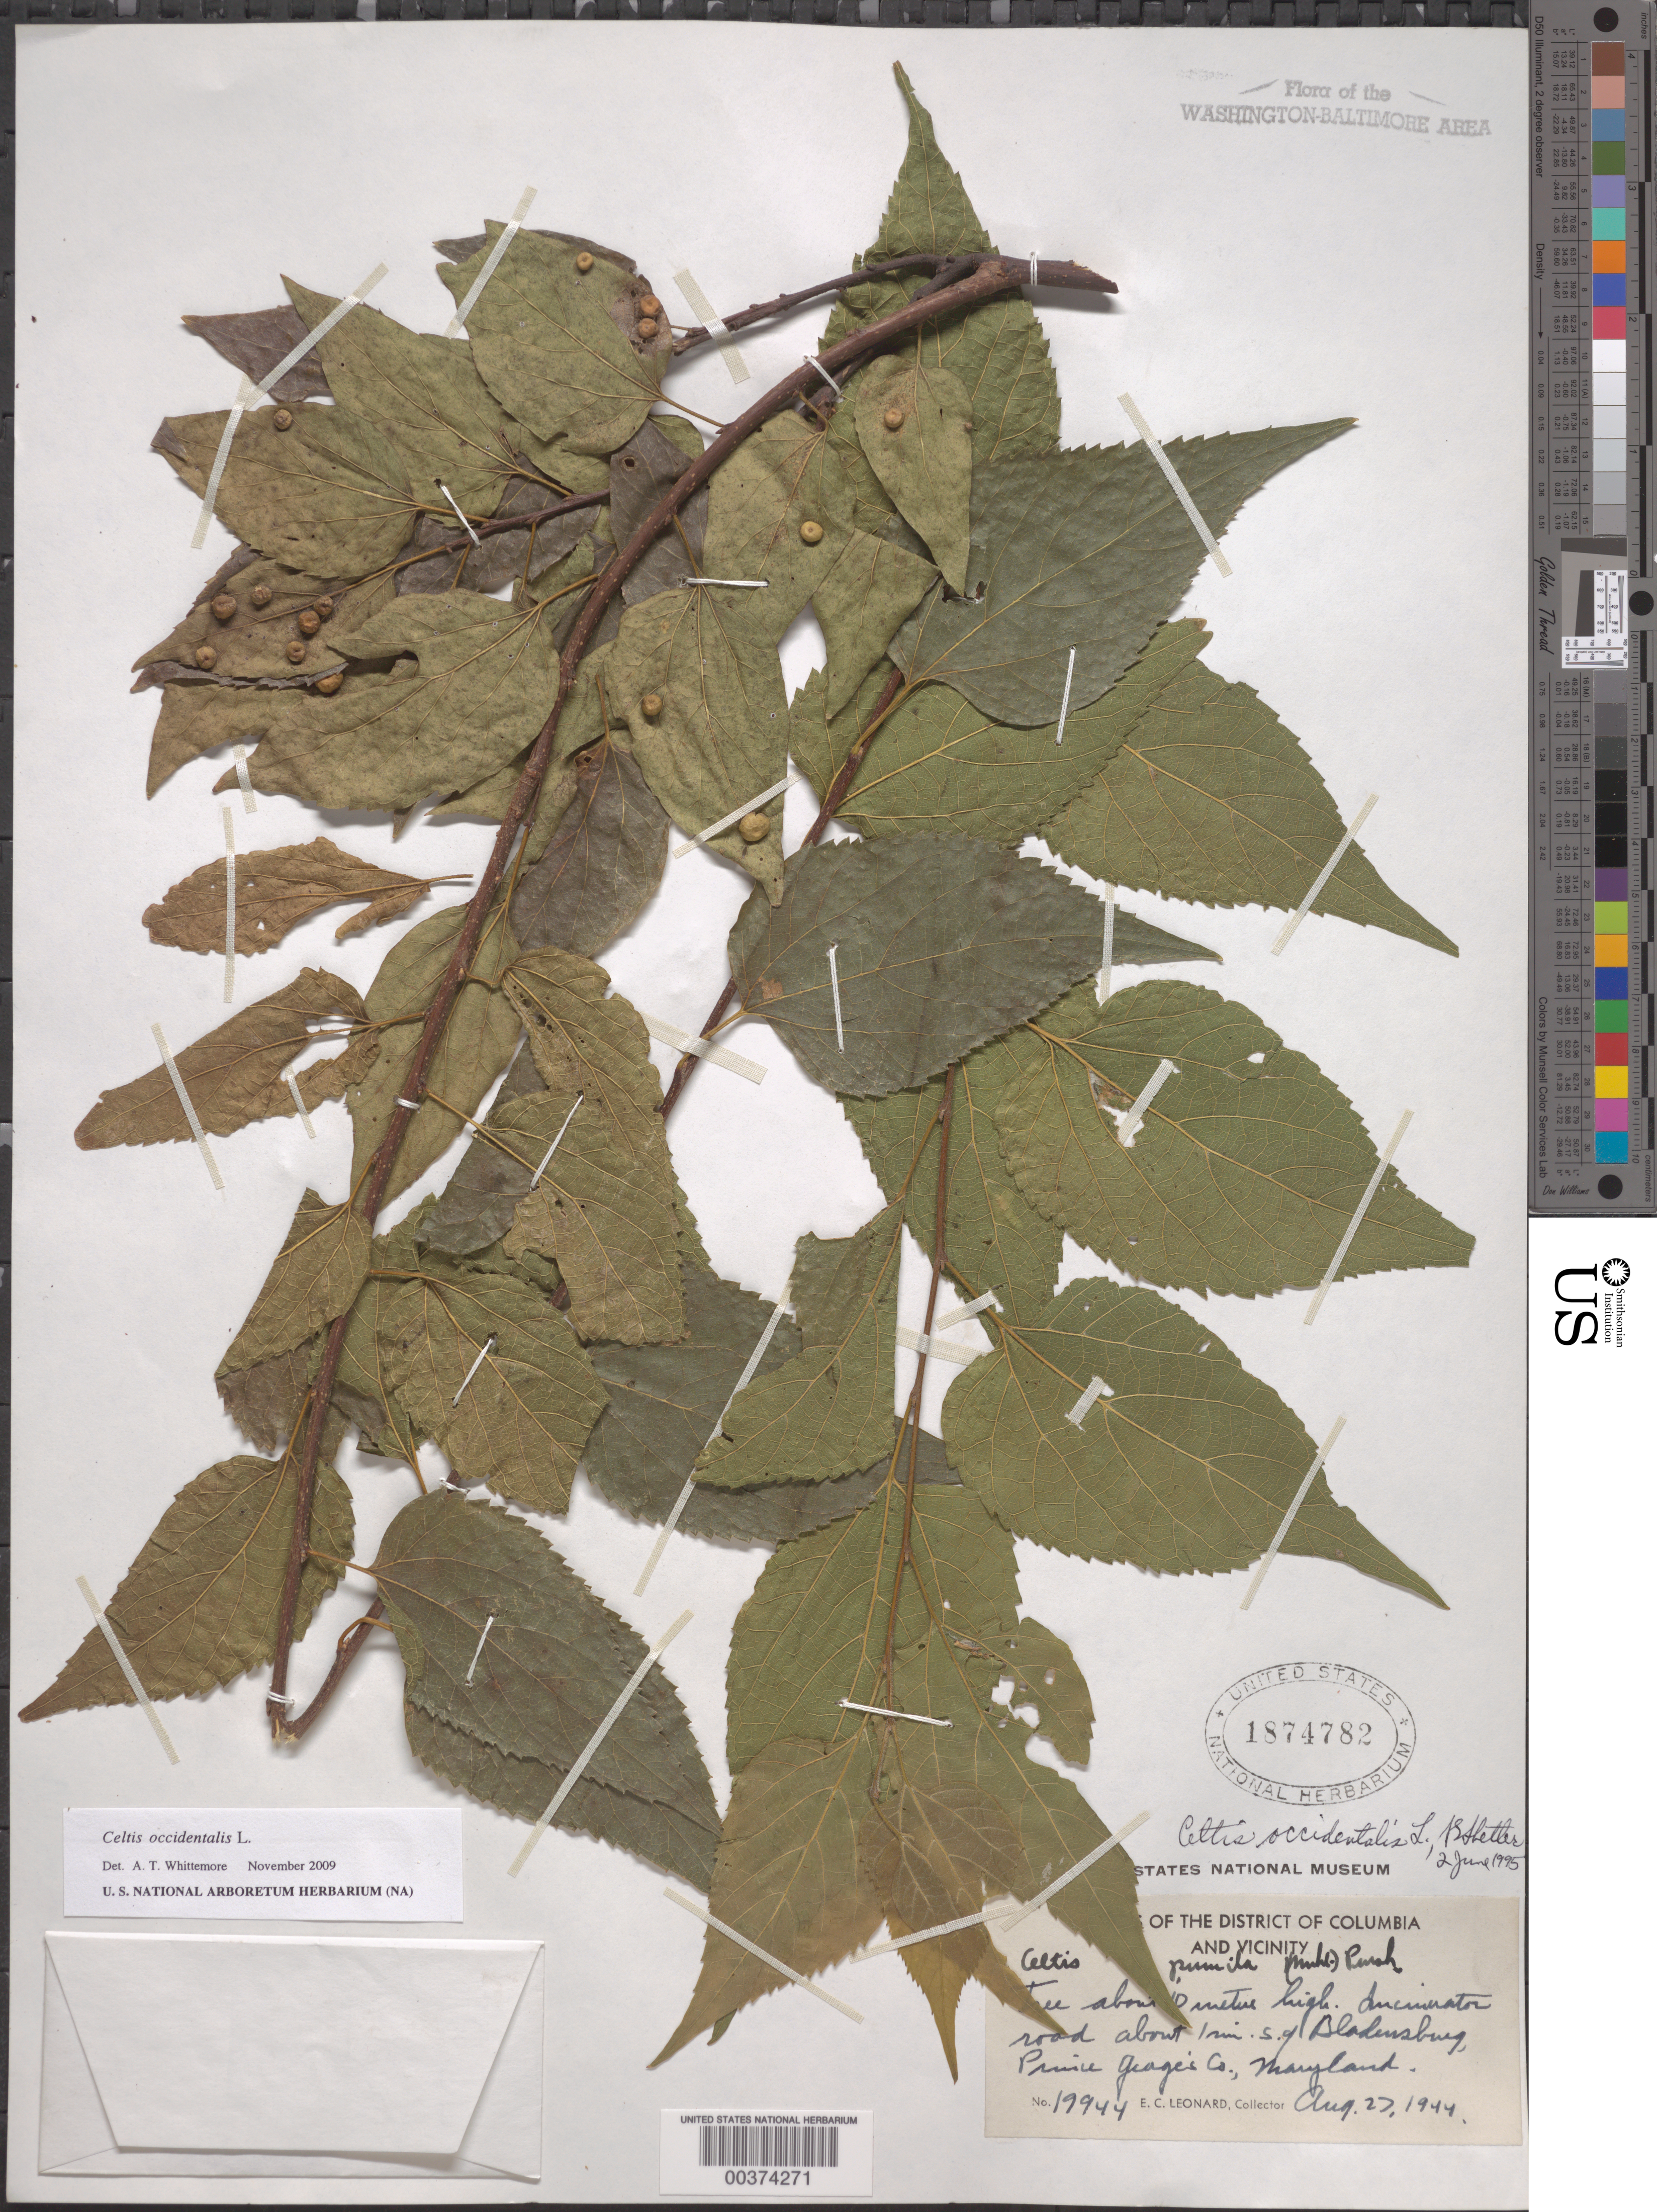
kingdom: Plantae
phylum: Tracheophyta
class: Magnoliopsida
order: Rosales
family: Cannabaceae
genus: Celtis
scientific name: Celtis occidentalis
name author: L.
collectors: E. C. Leonard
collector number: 19944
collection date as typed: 27 Aug 1944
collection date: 1944-08-27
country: United States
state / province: Maryland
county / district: Prince George's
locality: South of Bladensburg, Incinerator Road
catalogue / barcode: US 1874782